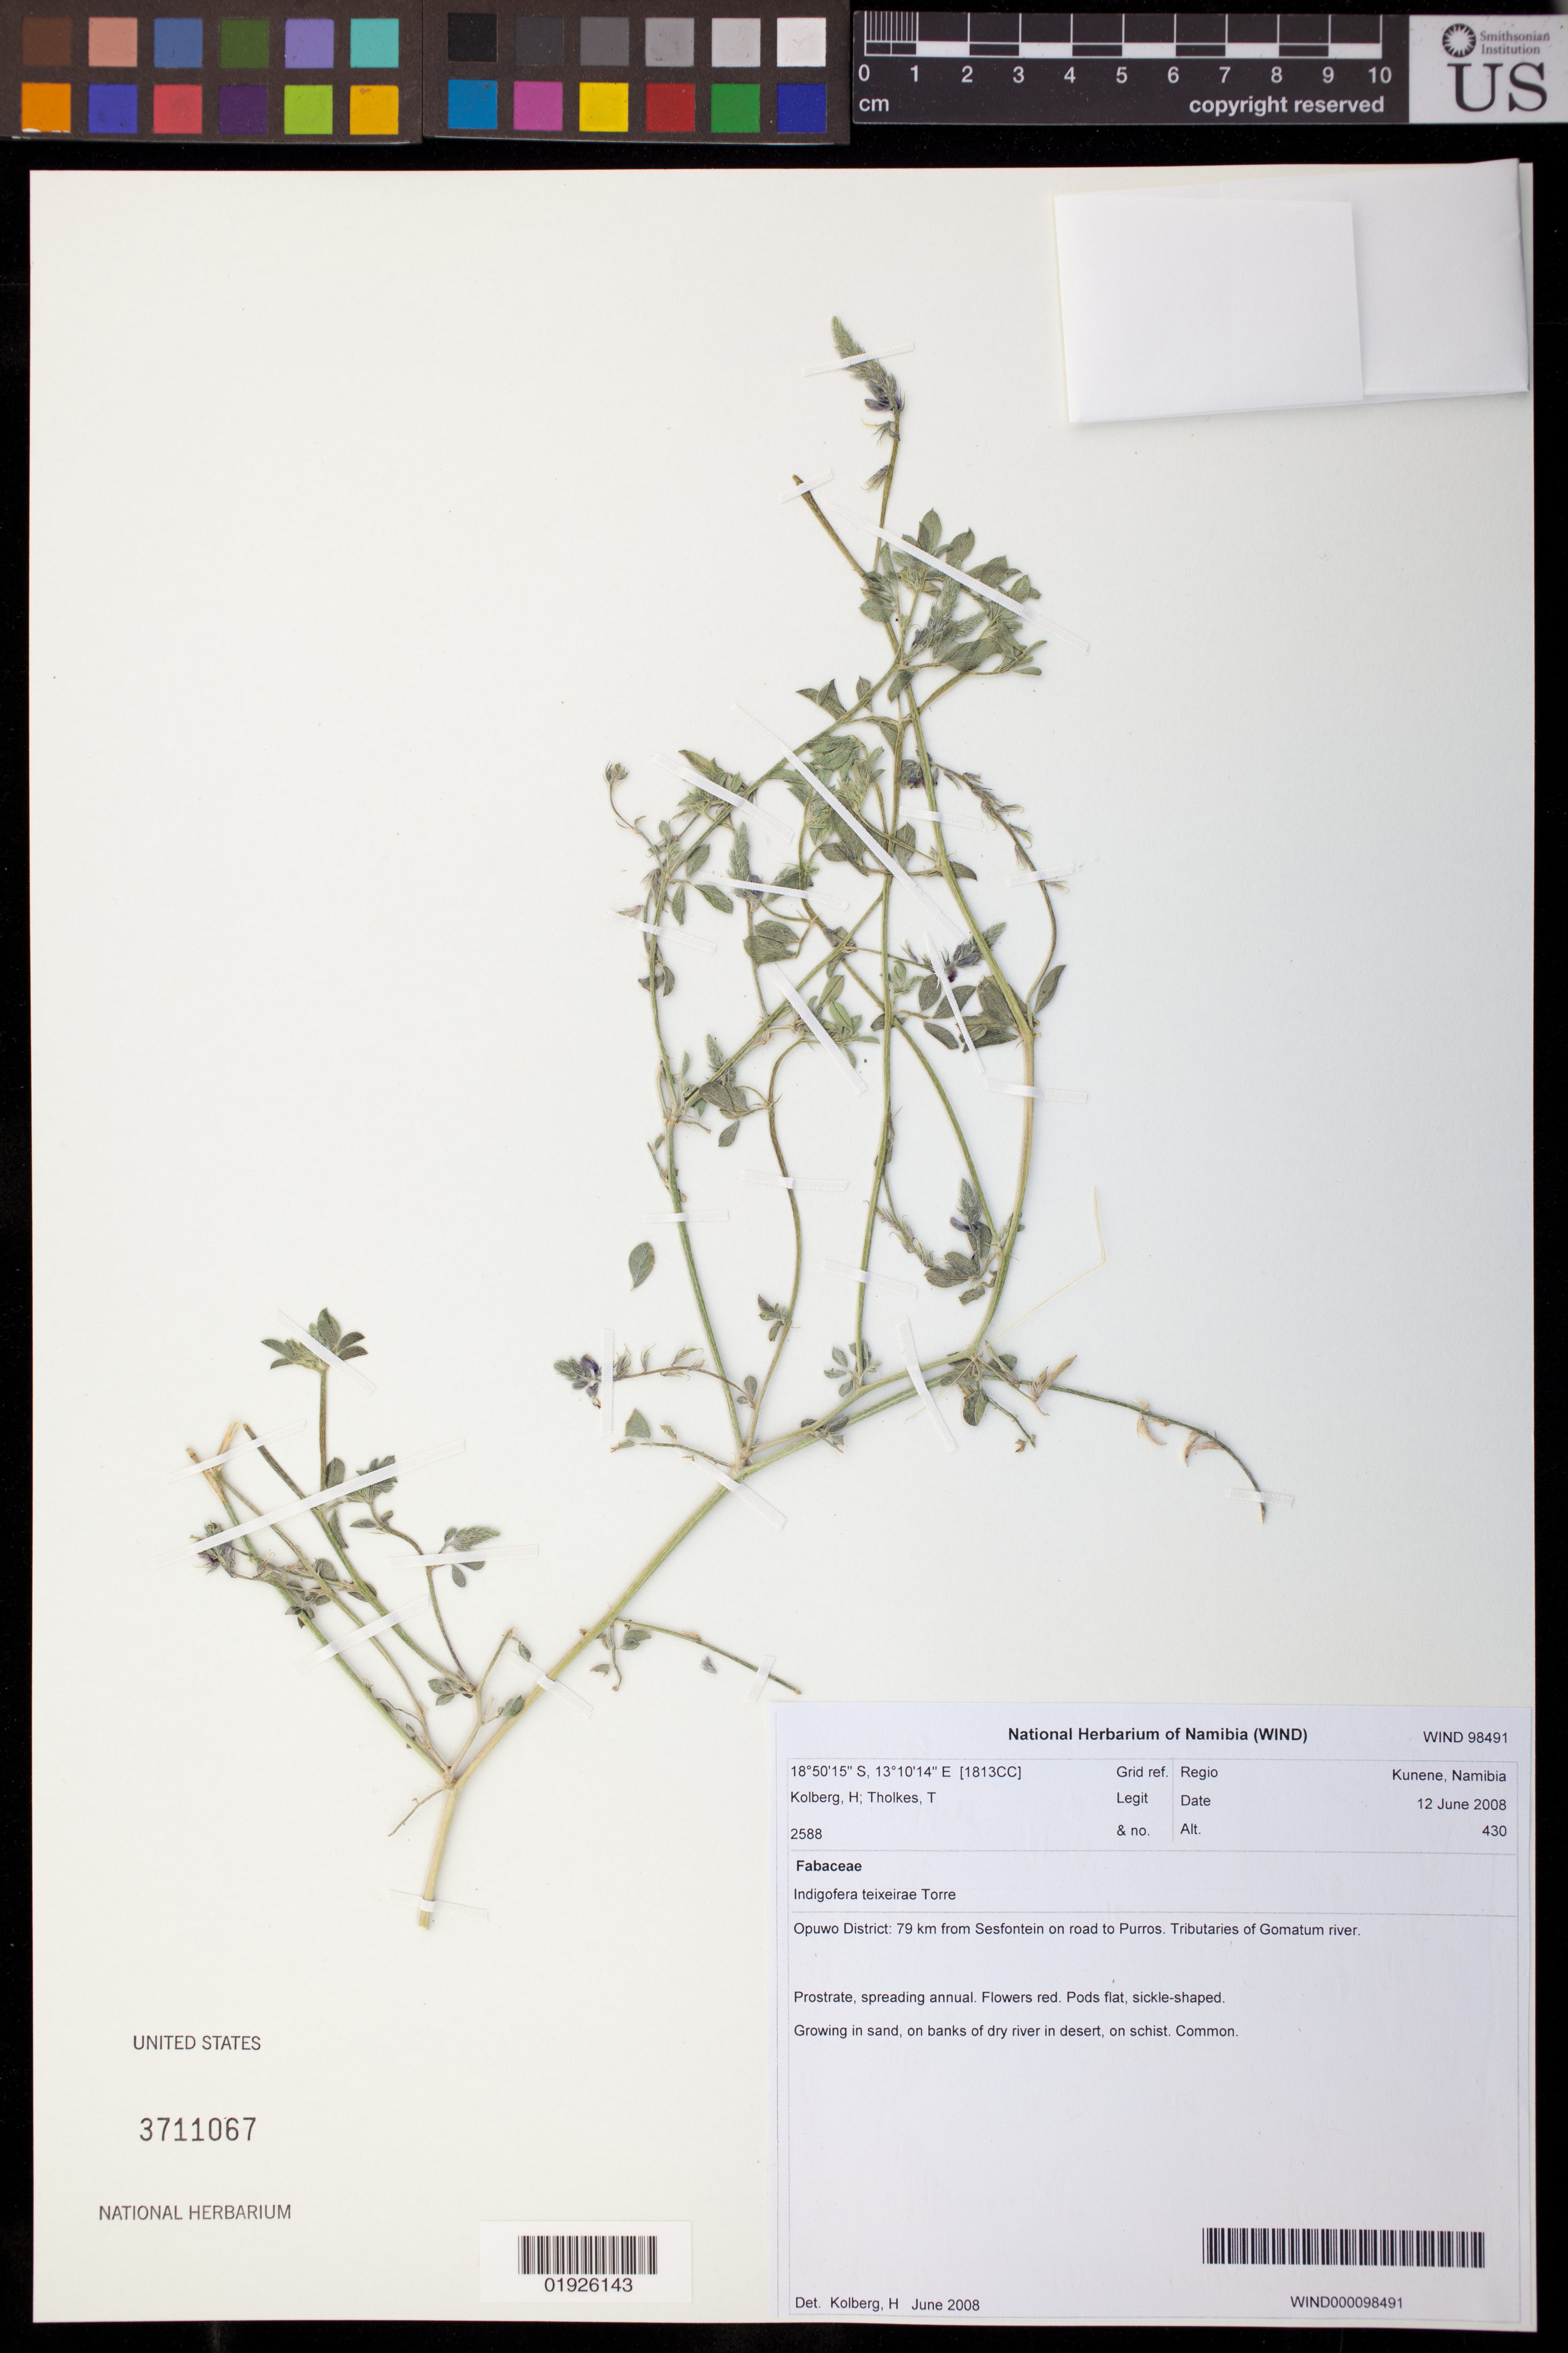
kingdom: Plantae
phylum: Tracheophyta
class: Magnoliopsida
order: Fabales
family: Fabaceae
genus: Indigofera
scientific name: Indigofera teixeirae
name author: Torre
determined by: Kolberg, H. H.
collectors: H. H. Kolberg & T. Tholkes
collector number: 2588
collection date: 2008-06-12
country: Namibia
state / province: Kunene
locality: Opuwo District: 79 km from Sesfontein on road to Purros. Tributaries of the Gomatum River.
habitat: Growing in sand, on banks of dry river in desert, on schist.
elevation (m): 430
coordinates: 18 50 15 S, 13 10 14 E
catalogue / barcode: US 3711067